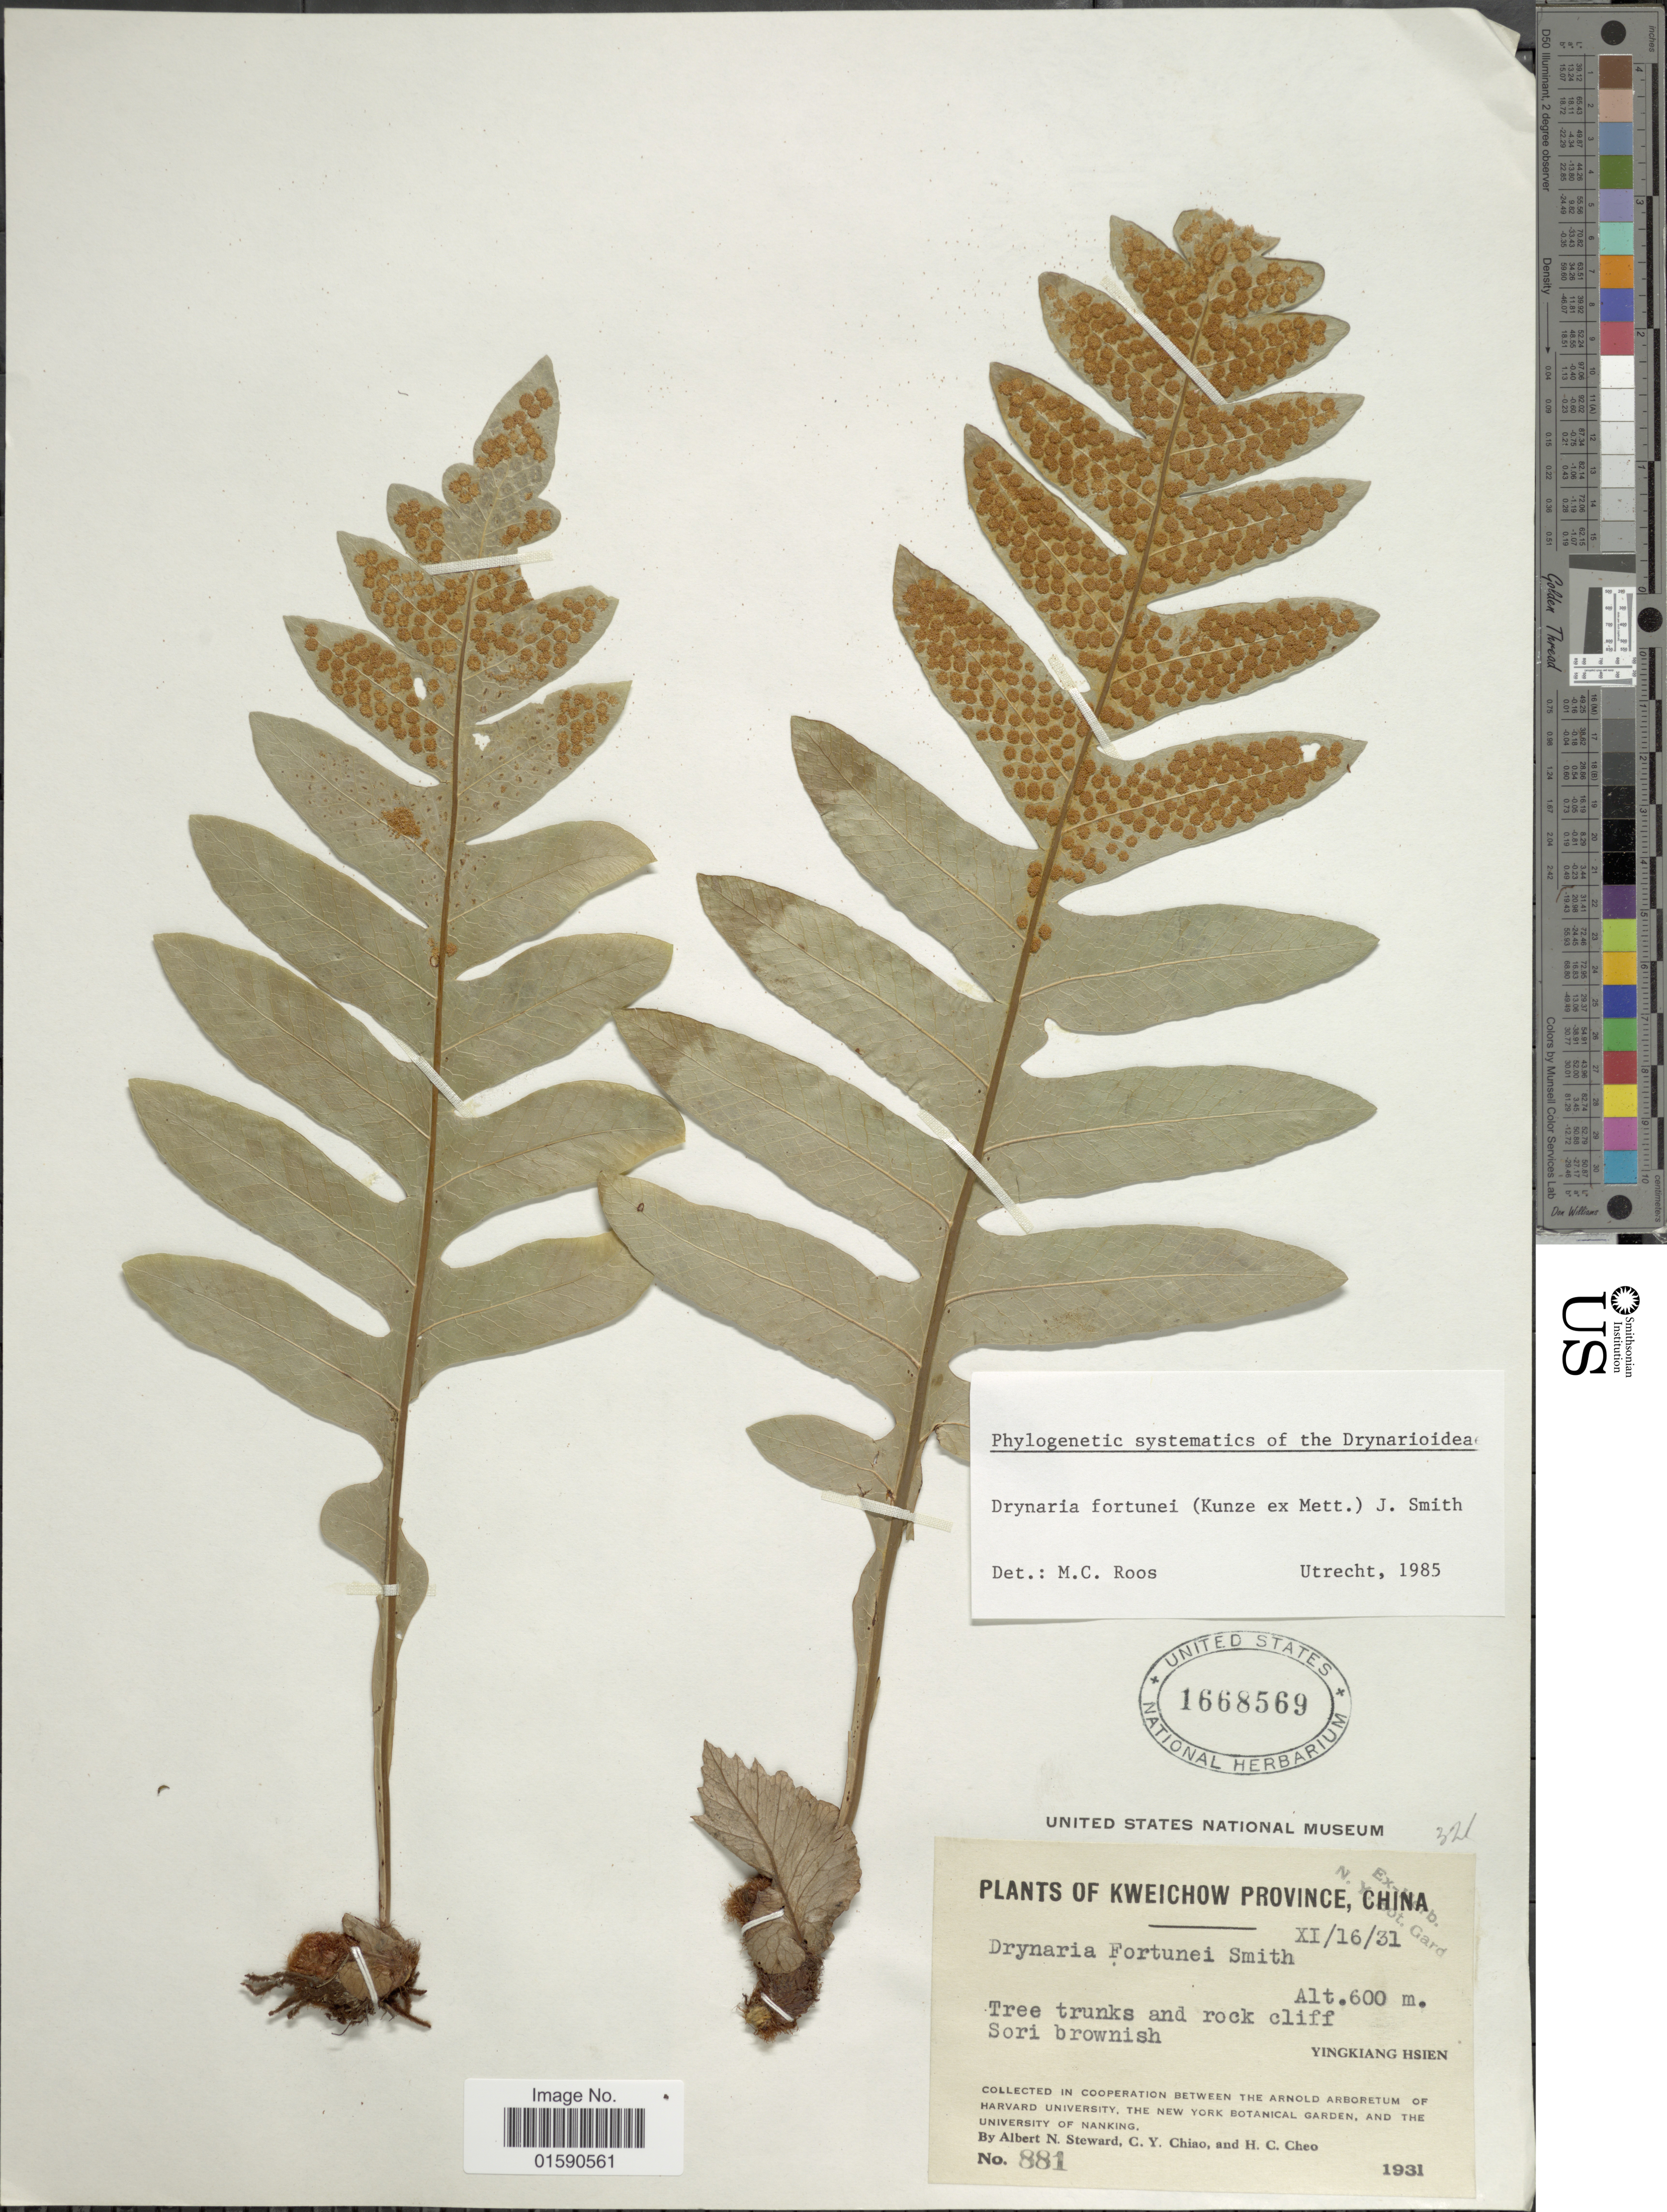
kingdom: Plantae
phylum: Tracheophyta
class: Polypodiopsida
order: Polypodiales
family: Polypodiaceae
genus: Drynaria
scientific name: Drynaria fortunei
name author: (Kunze ex Mett.) J. Sm.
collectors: A. N. Steward, C. Y. Chiao & H. Cheo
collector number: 881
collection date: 1931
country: China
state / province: Guizhou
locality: Kweichow Province, China. Yingkiang Hsien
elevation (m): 600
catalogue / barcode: US 1668569